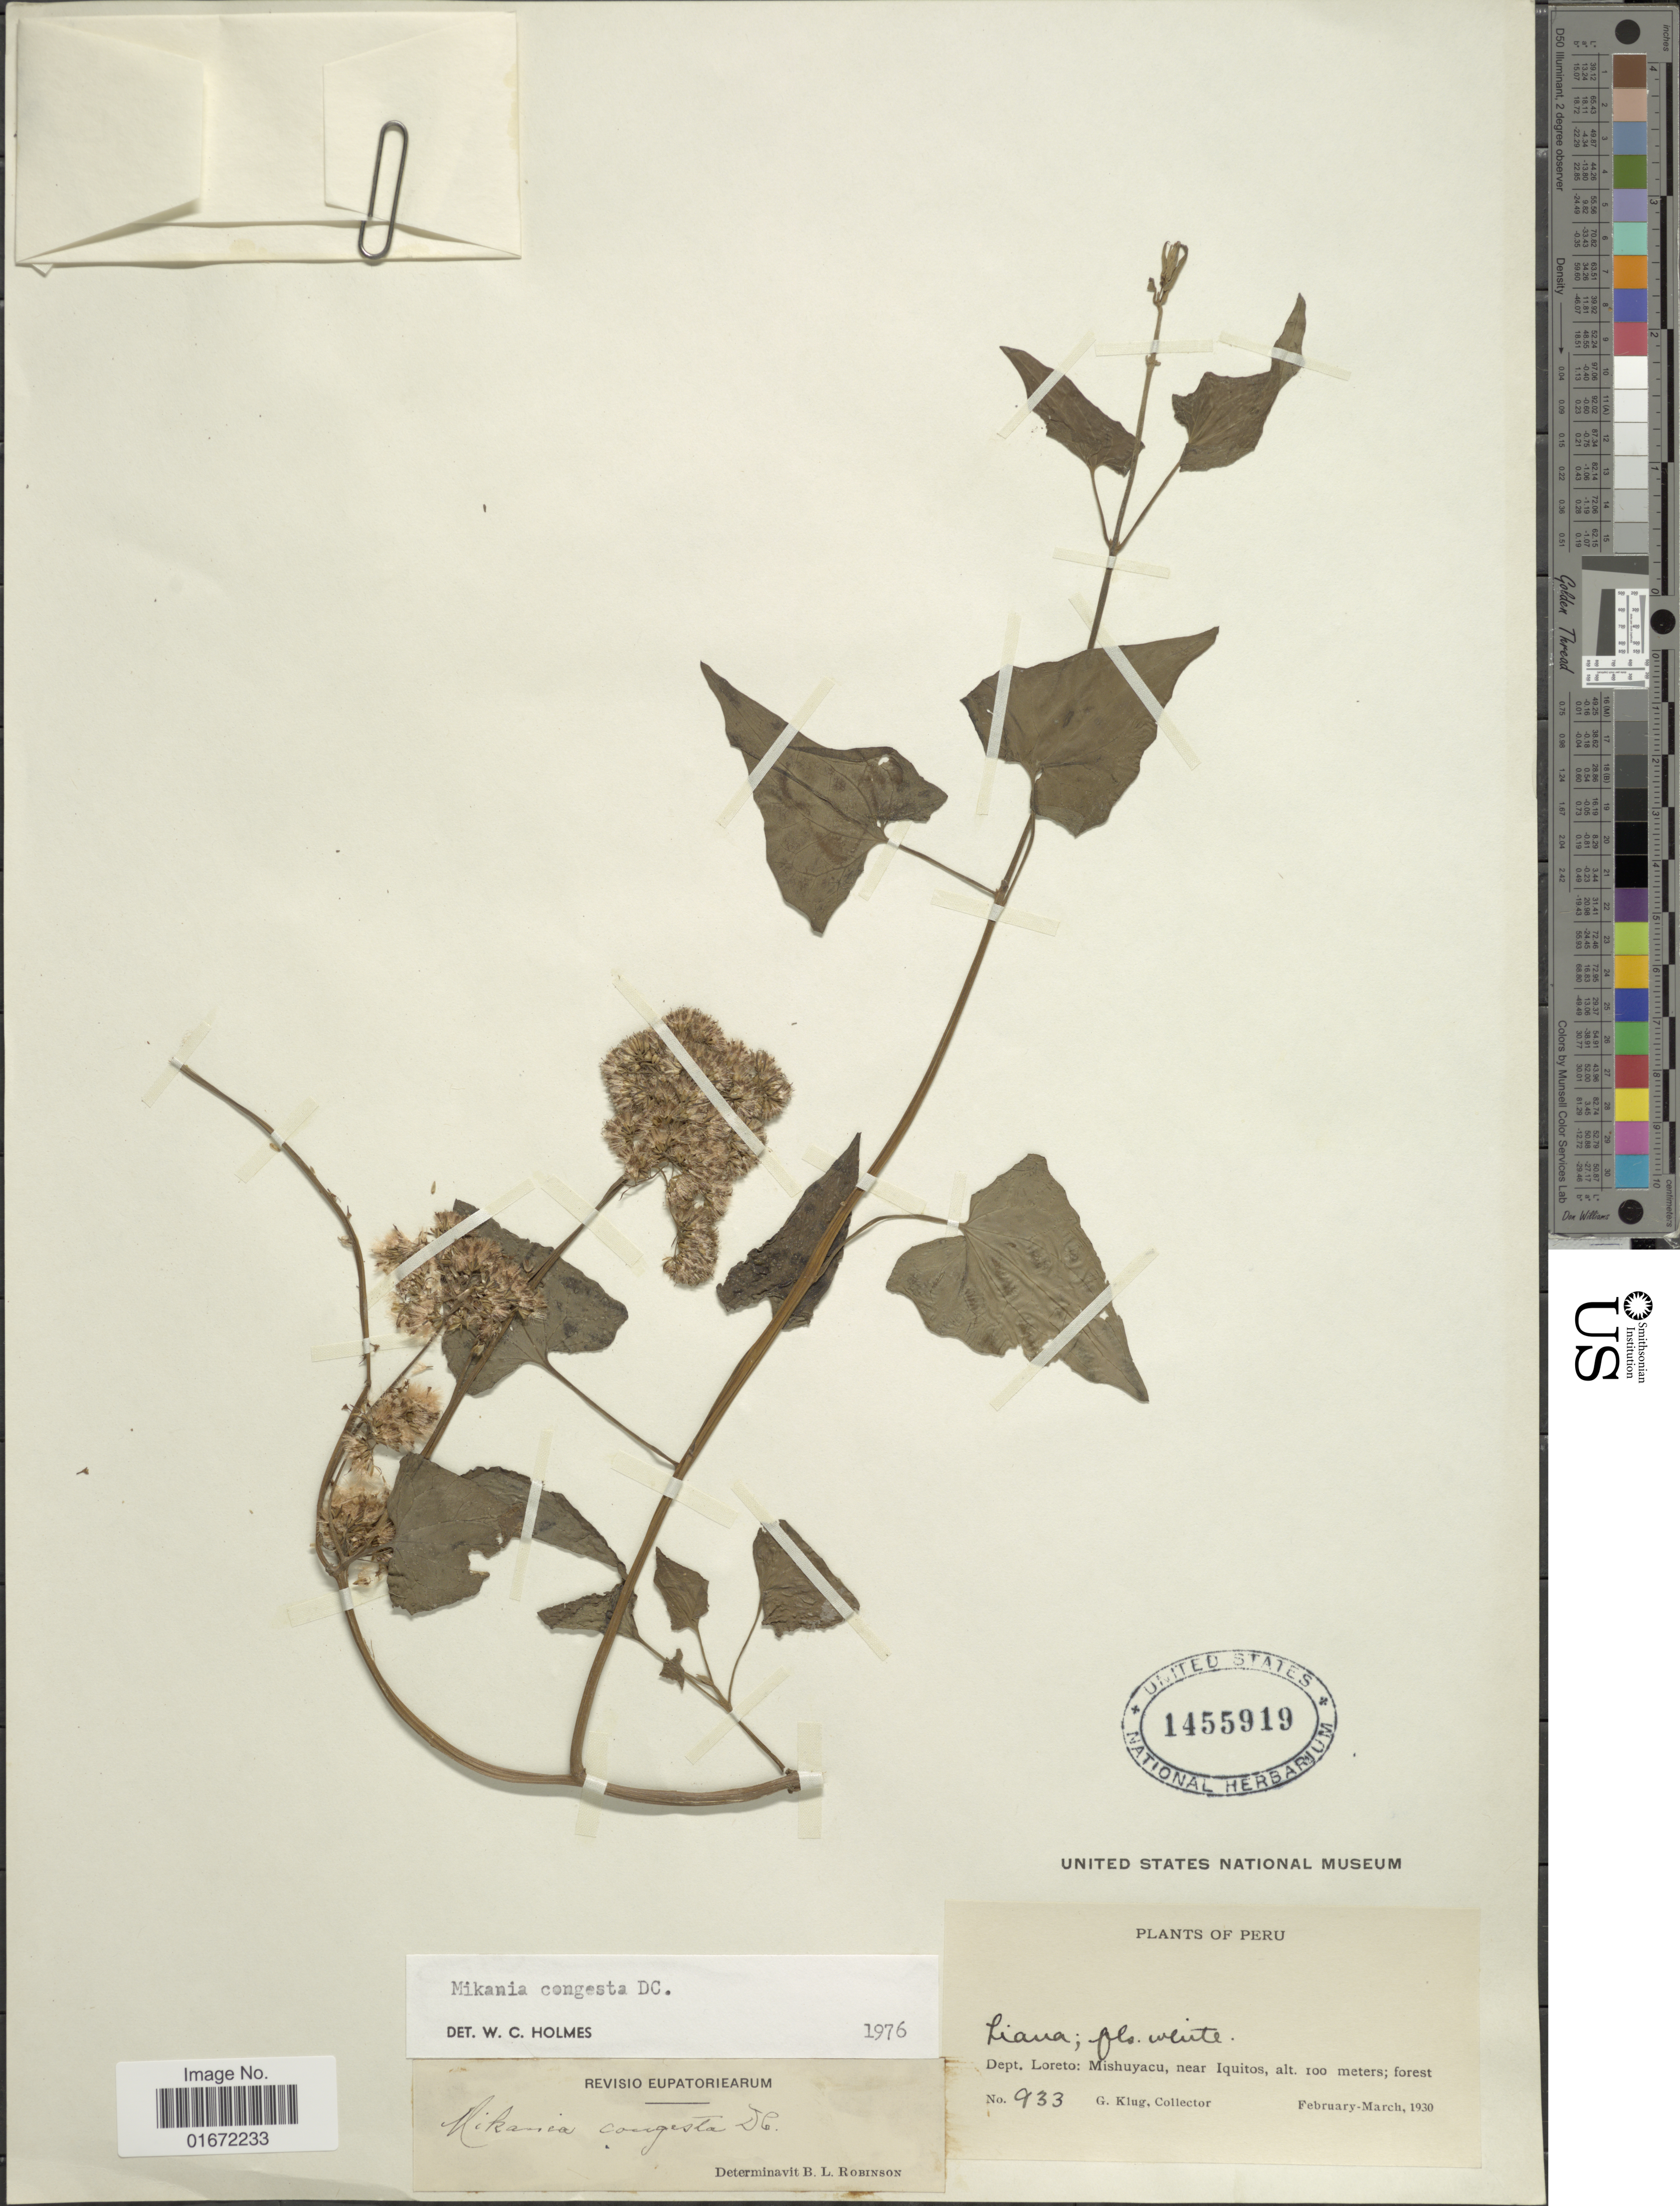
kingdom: Plantae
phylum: Tracheophyta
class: Magnoliopsida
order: Asterales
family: Asteraceae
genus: Mikania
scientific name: Mikania congesta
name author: DC.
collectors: G. Klug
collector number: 933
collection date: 1930-02/1930-03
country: Peru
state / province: Loreto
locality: Dept. Loreto: Mishuyacu, near Iquitos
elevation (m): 100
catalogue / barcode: US 1455919